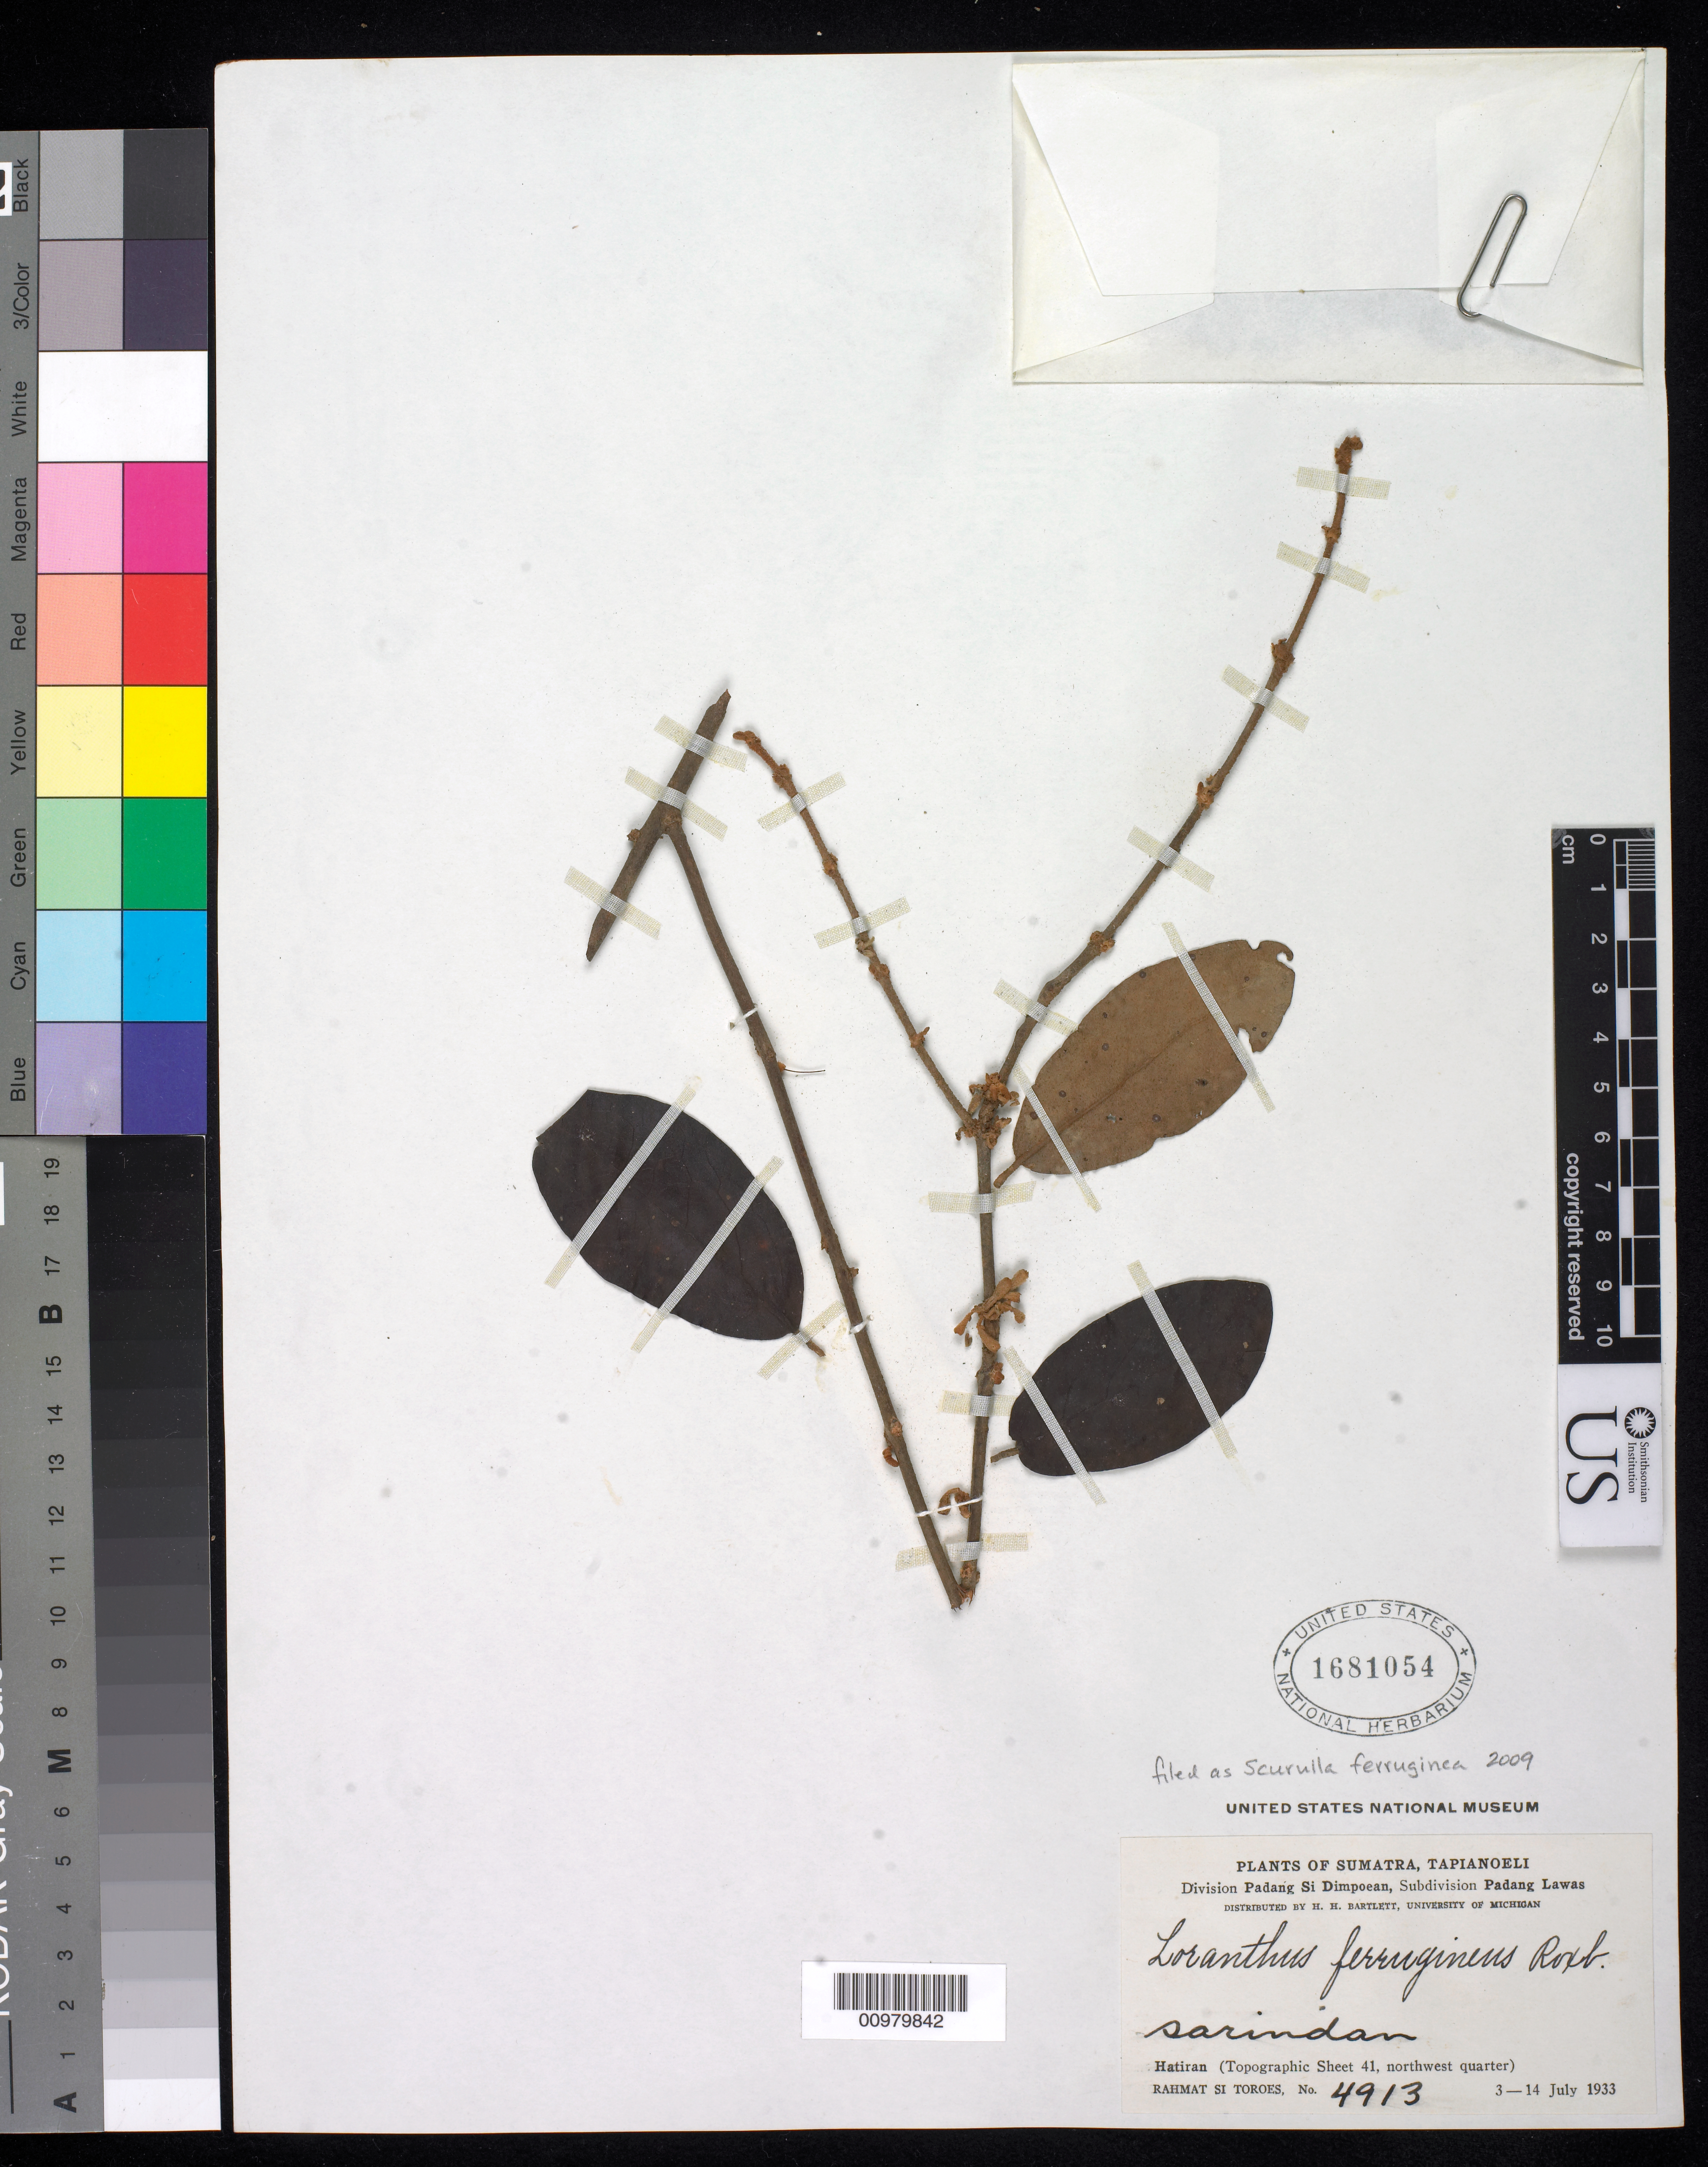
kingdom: Plantae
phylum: Tracheophyta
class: Magnoliopsida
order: Santalales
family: Loranthaceae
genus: Scurrula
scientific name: Scurrula ferruginea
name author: (Jack) Danser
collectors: Rahmat Si Boeea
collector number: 4913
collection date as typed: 03 Jul 1933 to 14 Jul 1933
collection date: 1933-07-03/1933-07-14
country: Indonesia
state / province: Sumatra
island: Sumatra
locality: Tapianoeli, Div Padang Si Dimpoean, Subdiv. Padang Lawas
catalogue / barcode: US 1681054